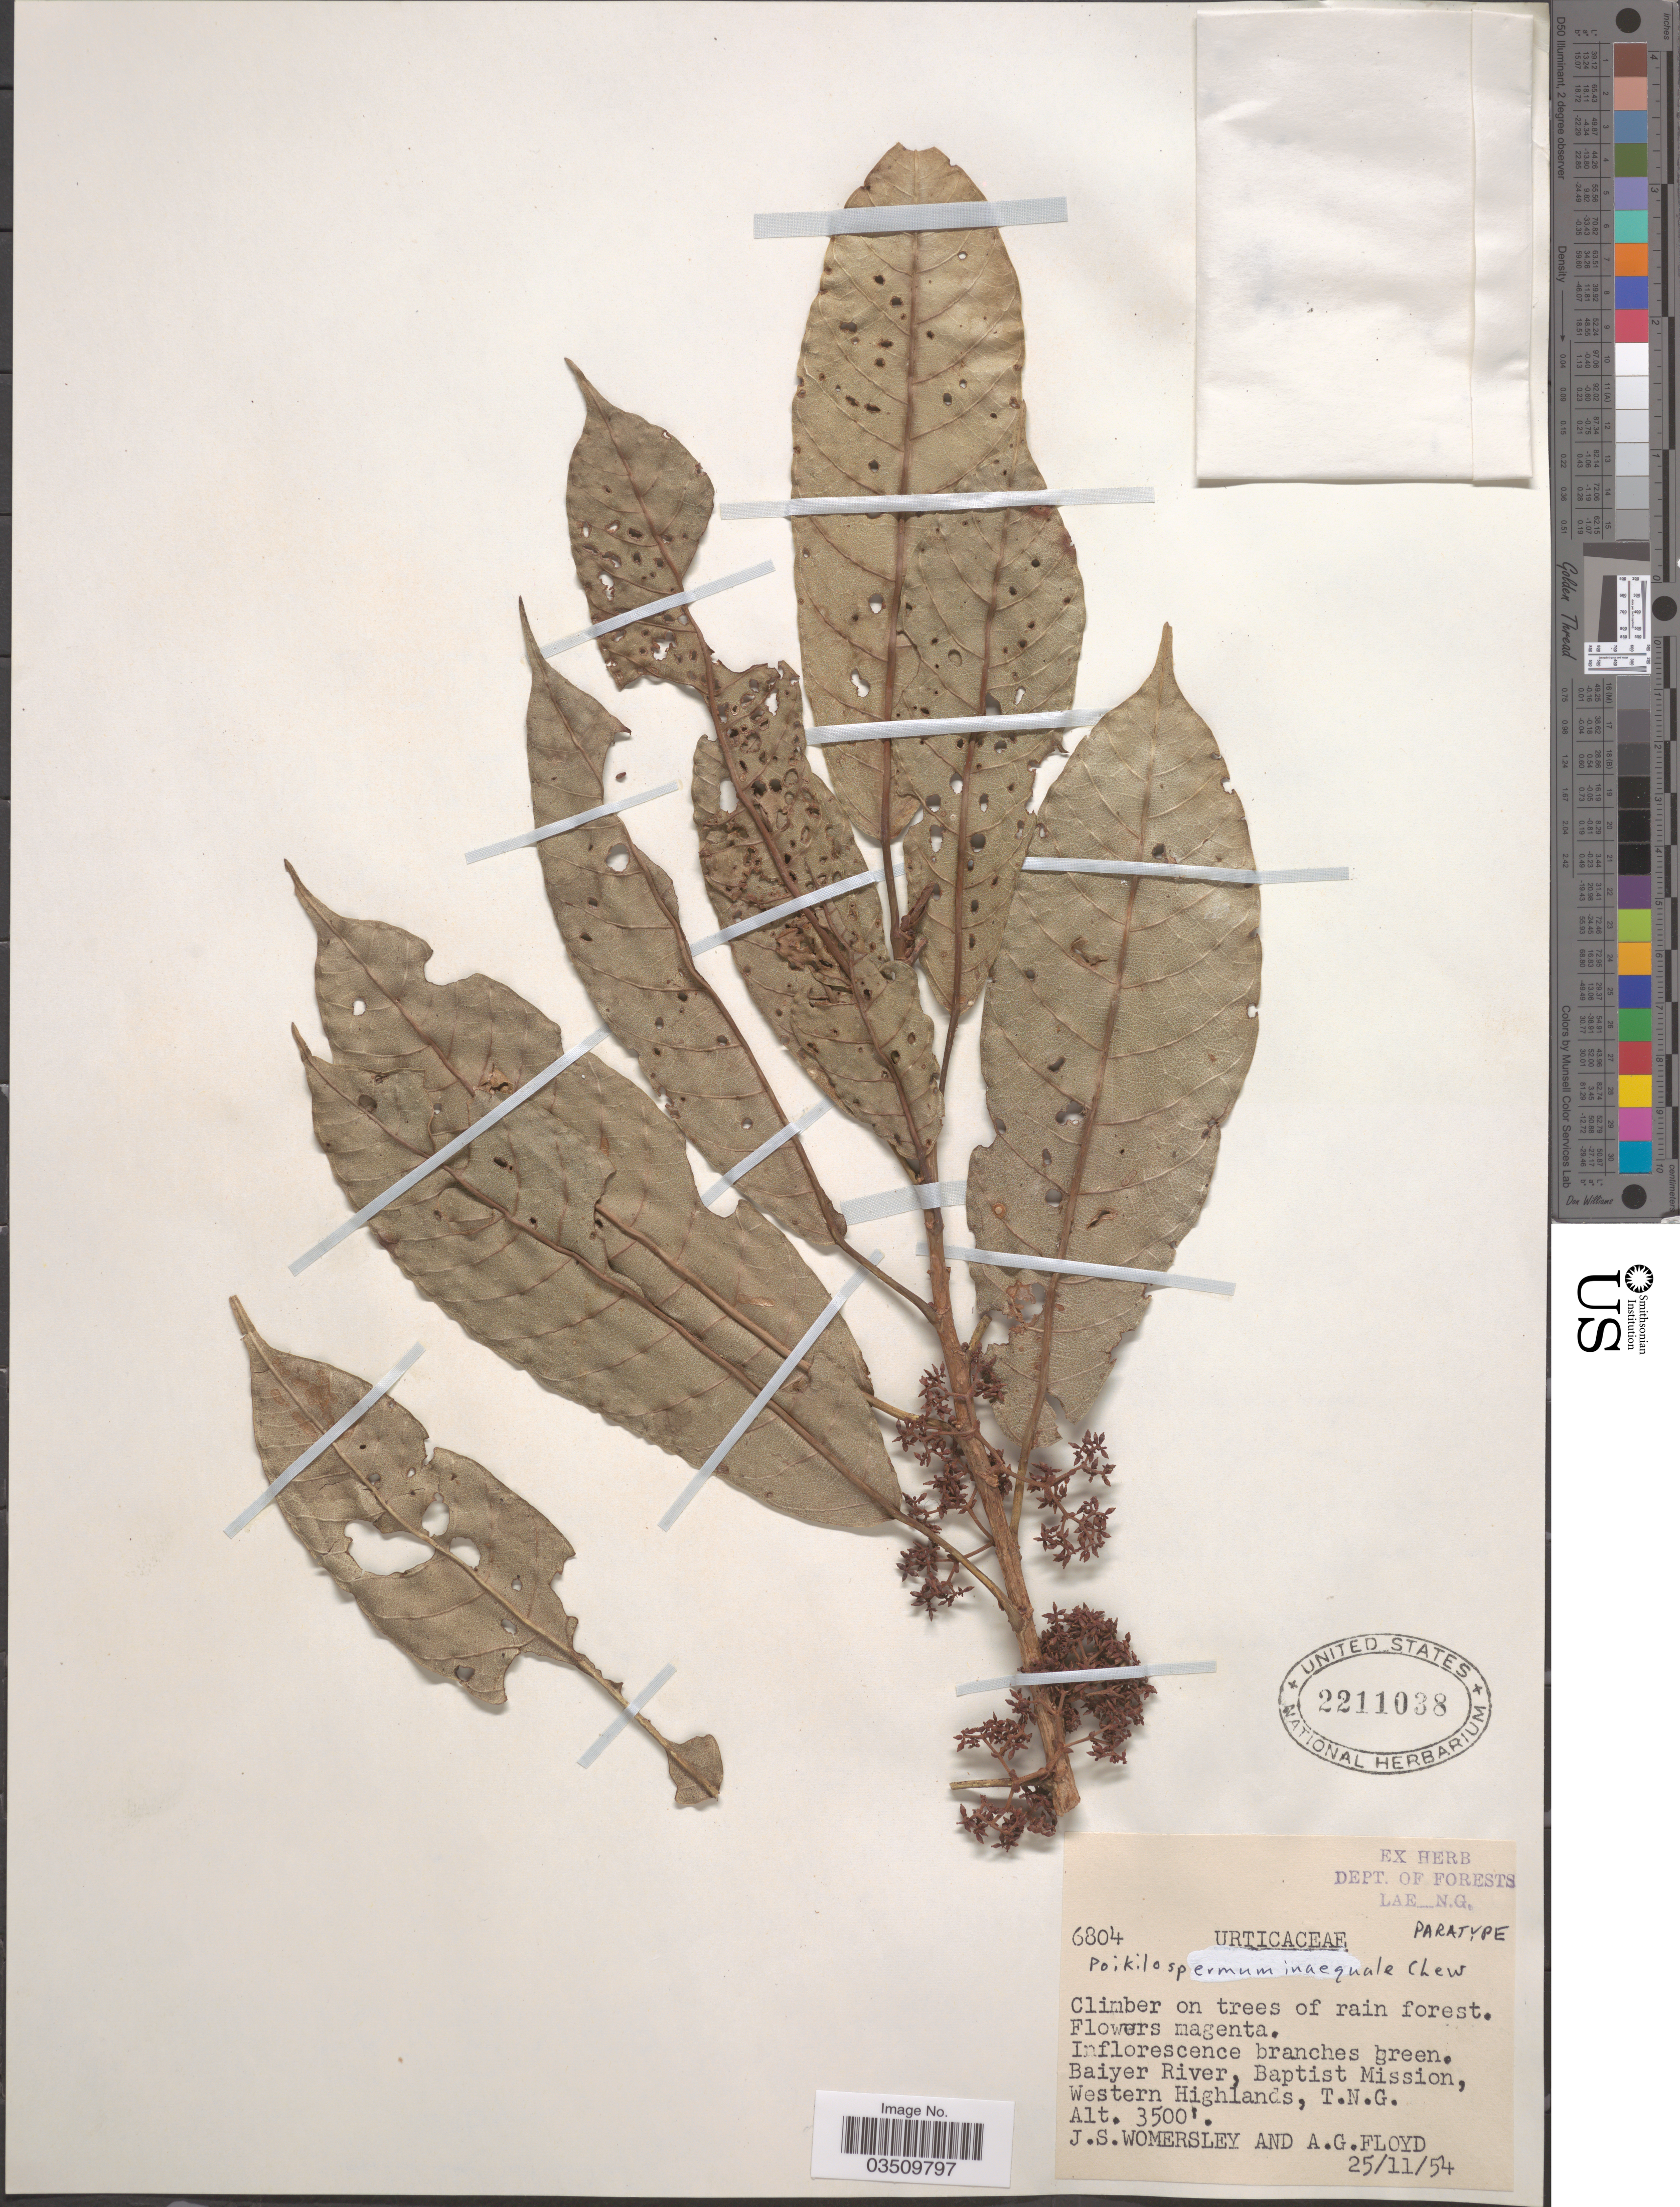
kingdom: Plantae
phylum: Tracheophyta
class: Magnoliopsida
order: Rosales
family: Urticaceae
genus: Poikilospermum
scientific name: Poikilospermum inaequale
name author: Chew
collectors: J. S. Womersley & A. G. Floyd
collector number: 6804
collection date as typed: Transcribed d/m/y: 25/11/54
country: Papua New Guinea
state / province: Western Highlands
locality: Baiyer River, Baptist Mission, T.N.G.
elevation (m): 1067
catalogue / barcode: US 2211038